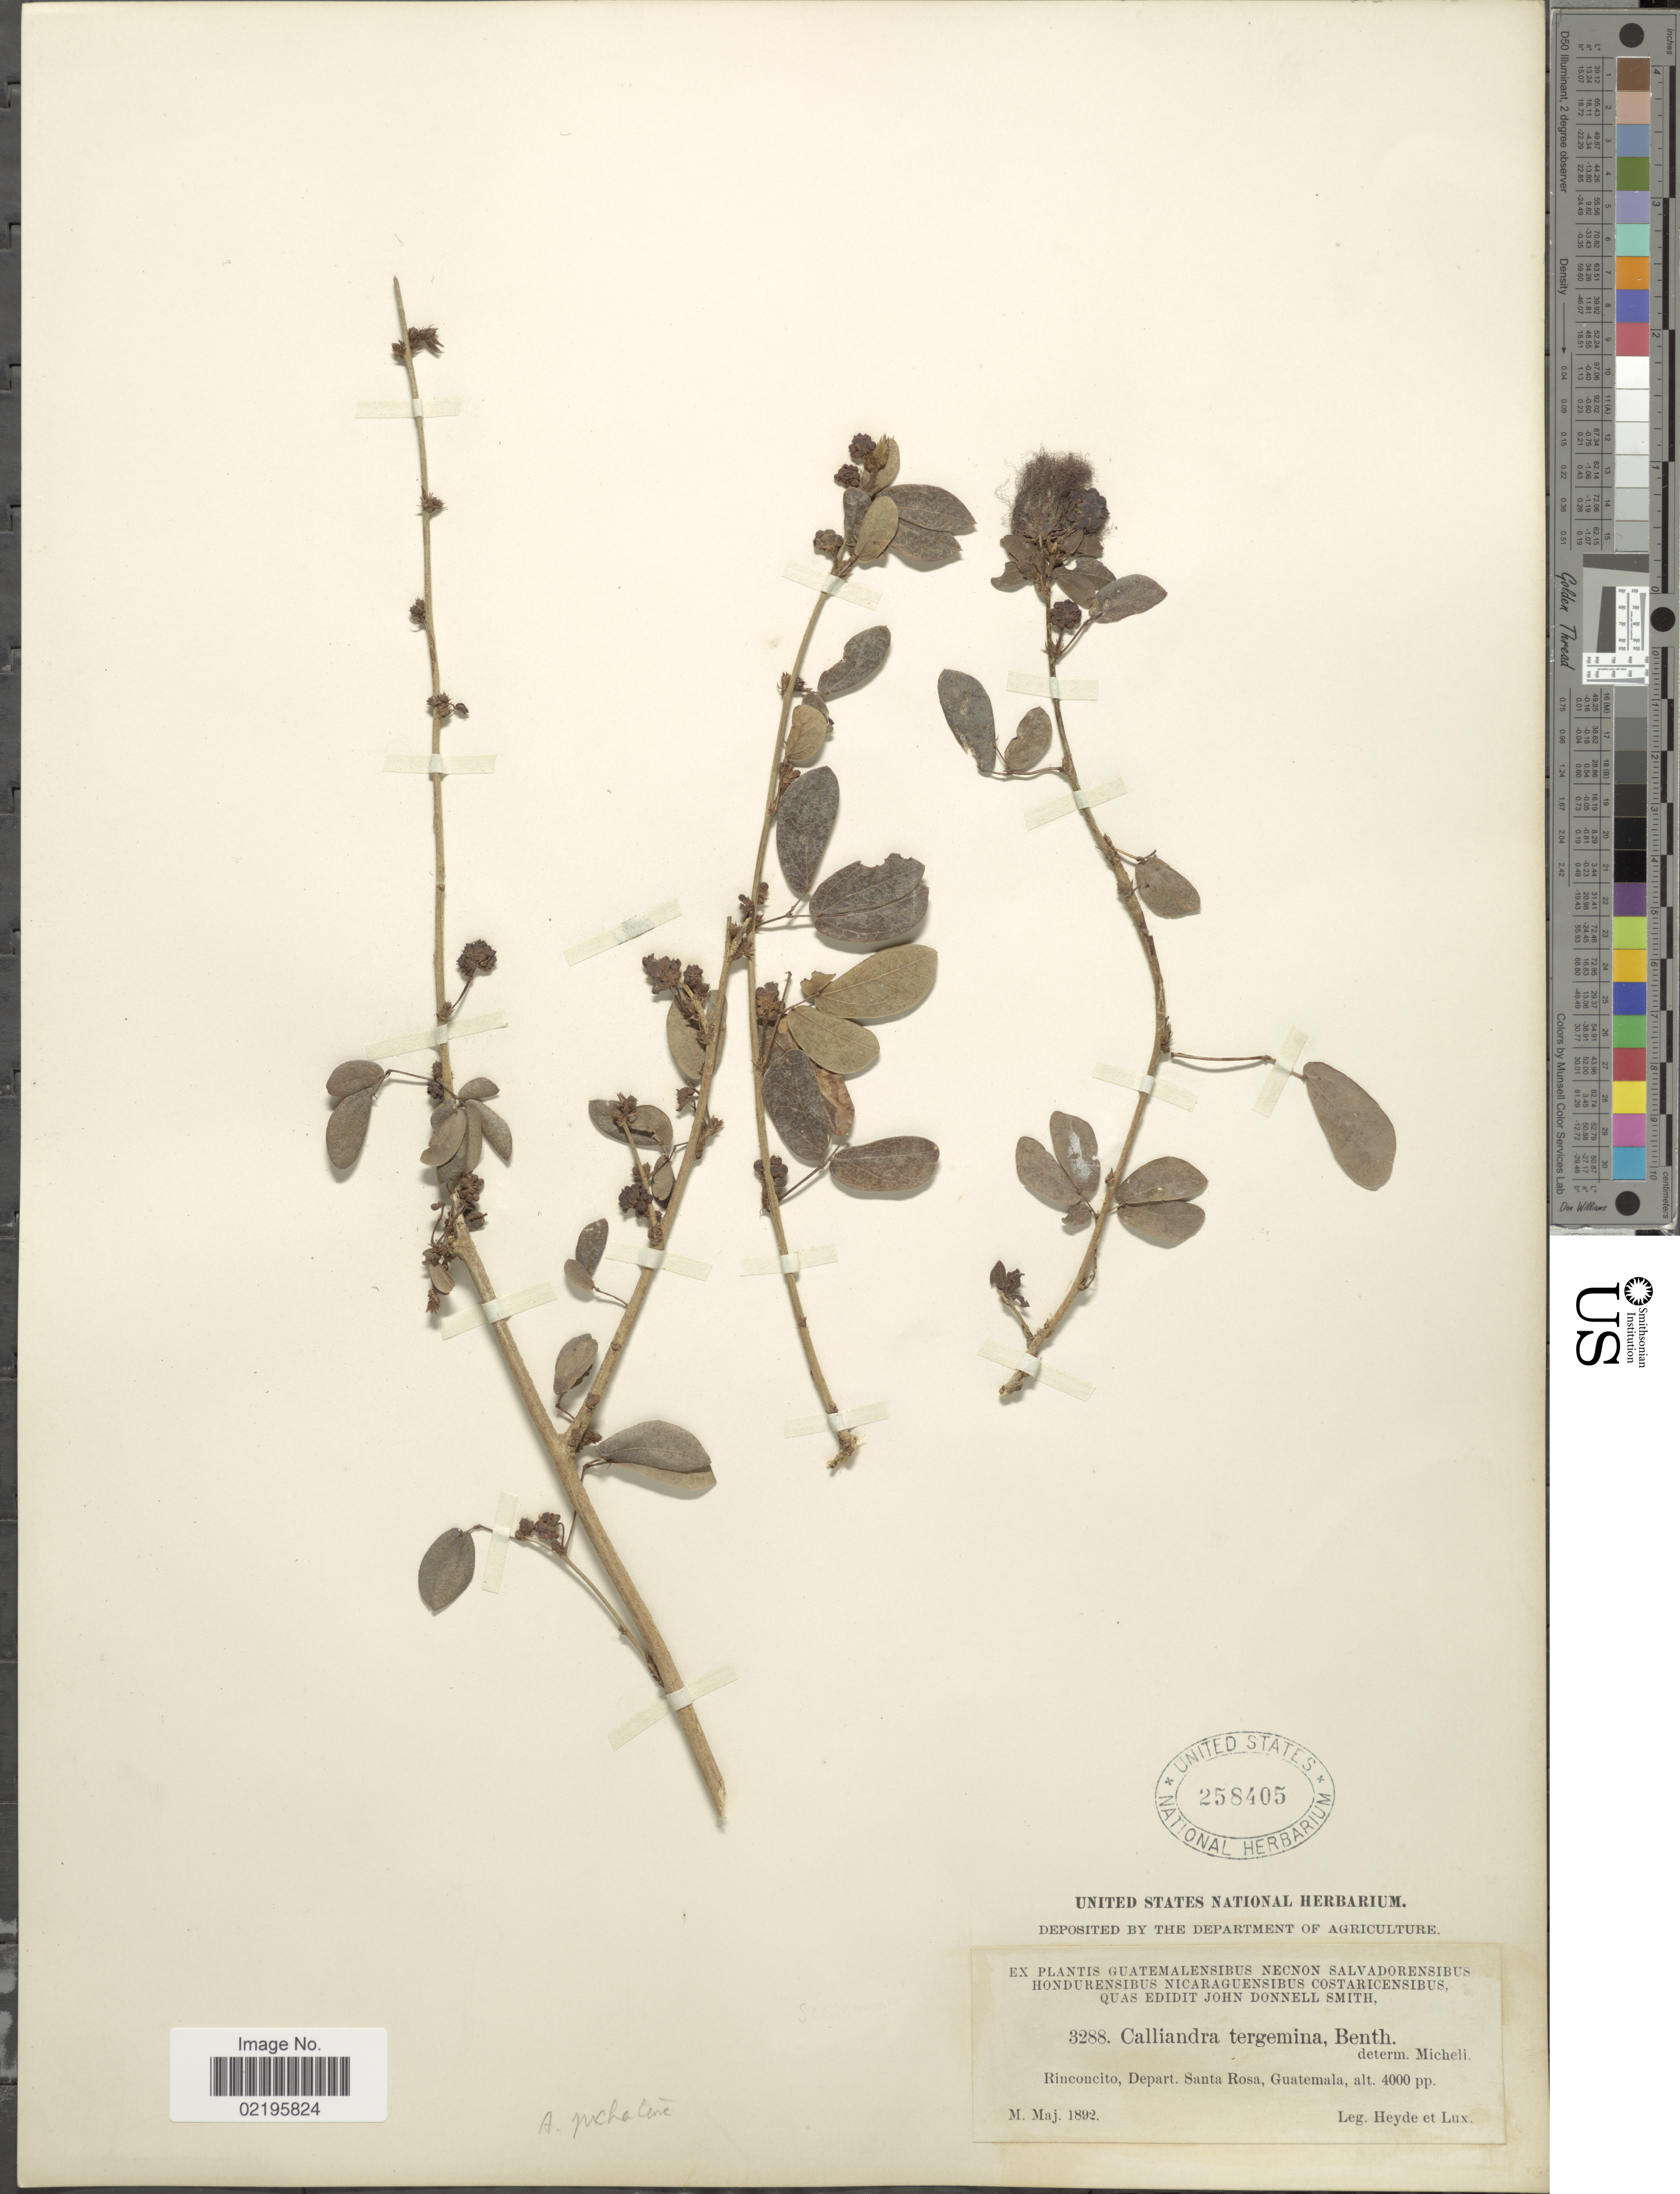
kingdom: Plantae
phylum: Tracheophyta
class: Magnoliopsida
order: Fabales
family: Fabaceae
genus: Calliandra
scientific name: Calliandra emarginata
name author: (Willd.) Benth.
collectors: Heyde & Lux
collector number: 3288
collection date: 1892-05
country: Guatemala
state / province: Santa Rosa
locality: Rinconcito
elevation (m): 1219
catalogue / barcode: US 258405